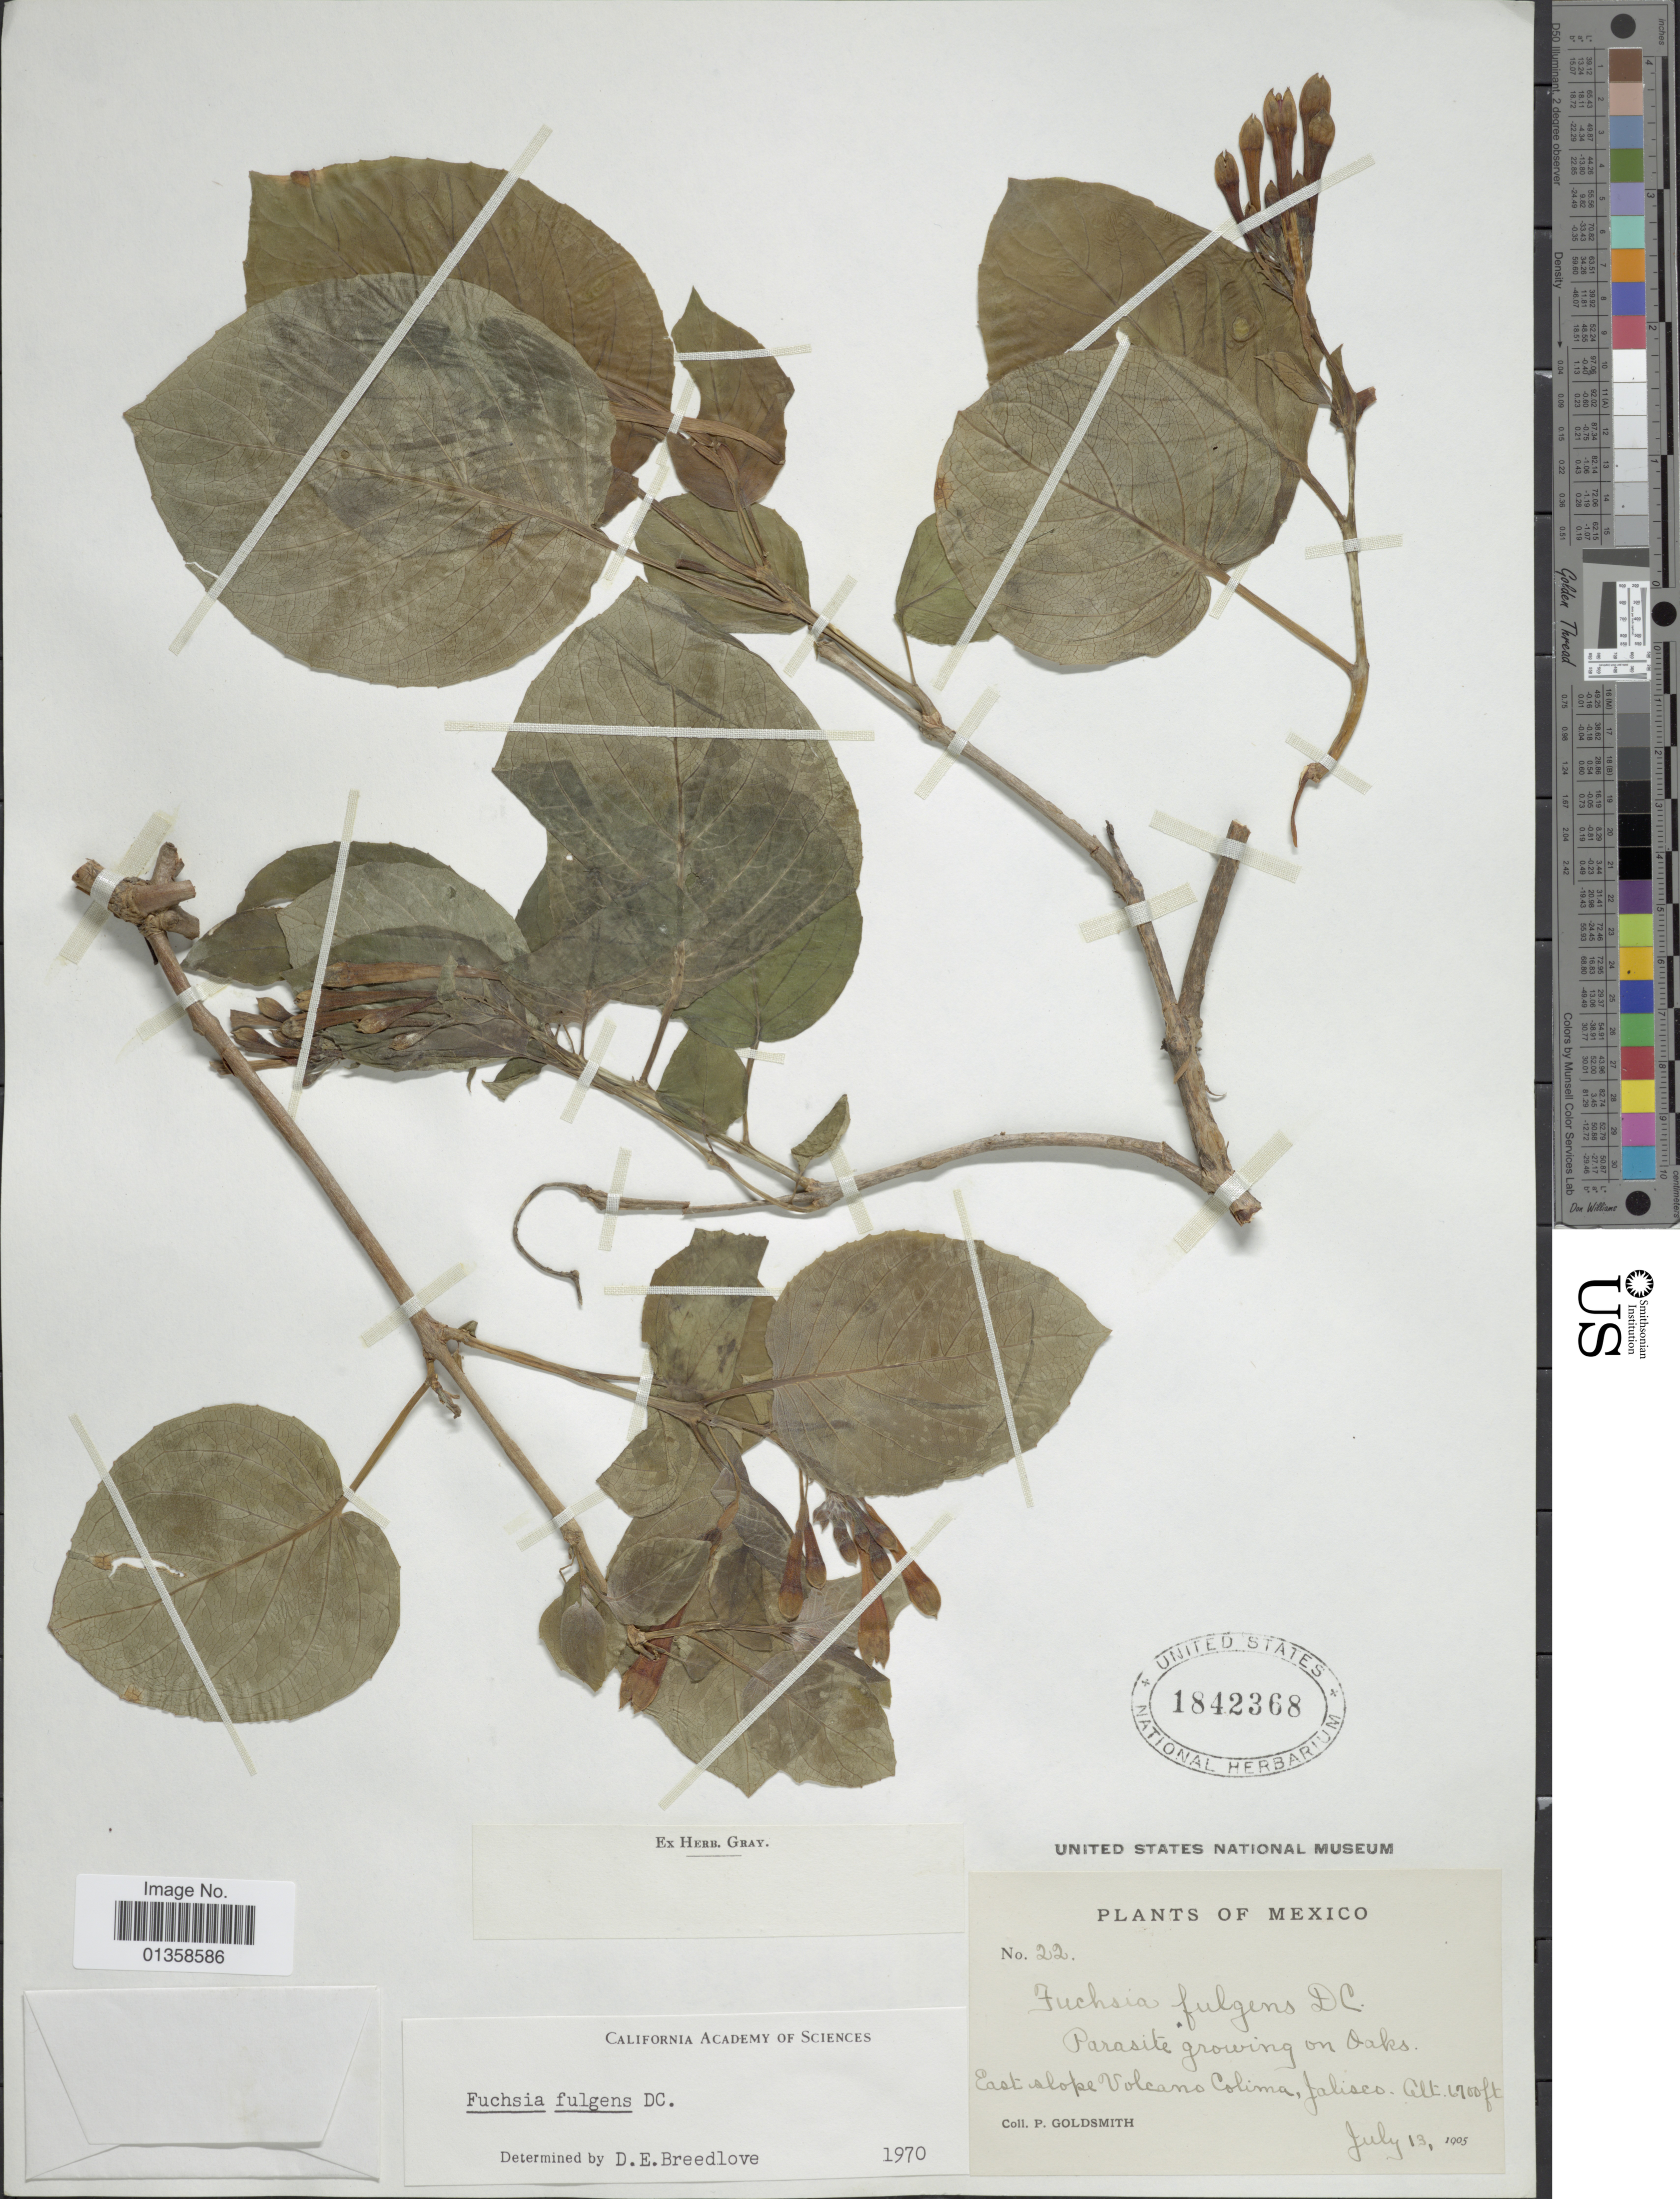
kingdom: Plantae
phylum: Tracheophyta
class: Magnoliopsida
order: Myrtales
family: Onagraceae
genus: Fuchsia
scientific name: Fuchsia fulgens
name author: DC.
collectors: P. Goldsmith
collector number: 22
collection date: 1905-07-13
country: Mexico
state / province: Jalisco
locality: East slope Volcano Colima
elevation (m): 2042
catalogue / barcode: US 1842368